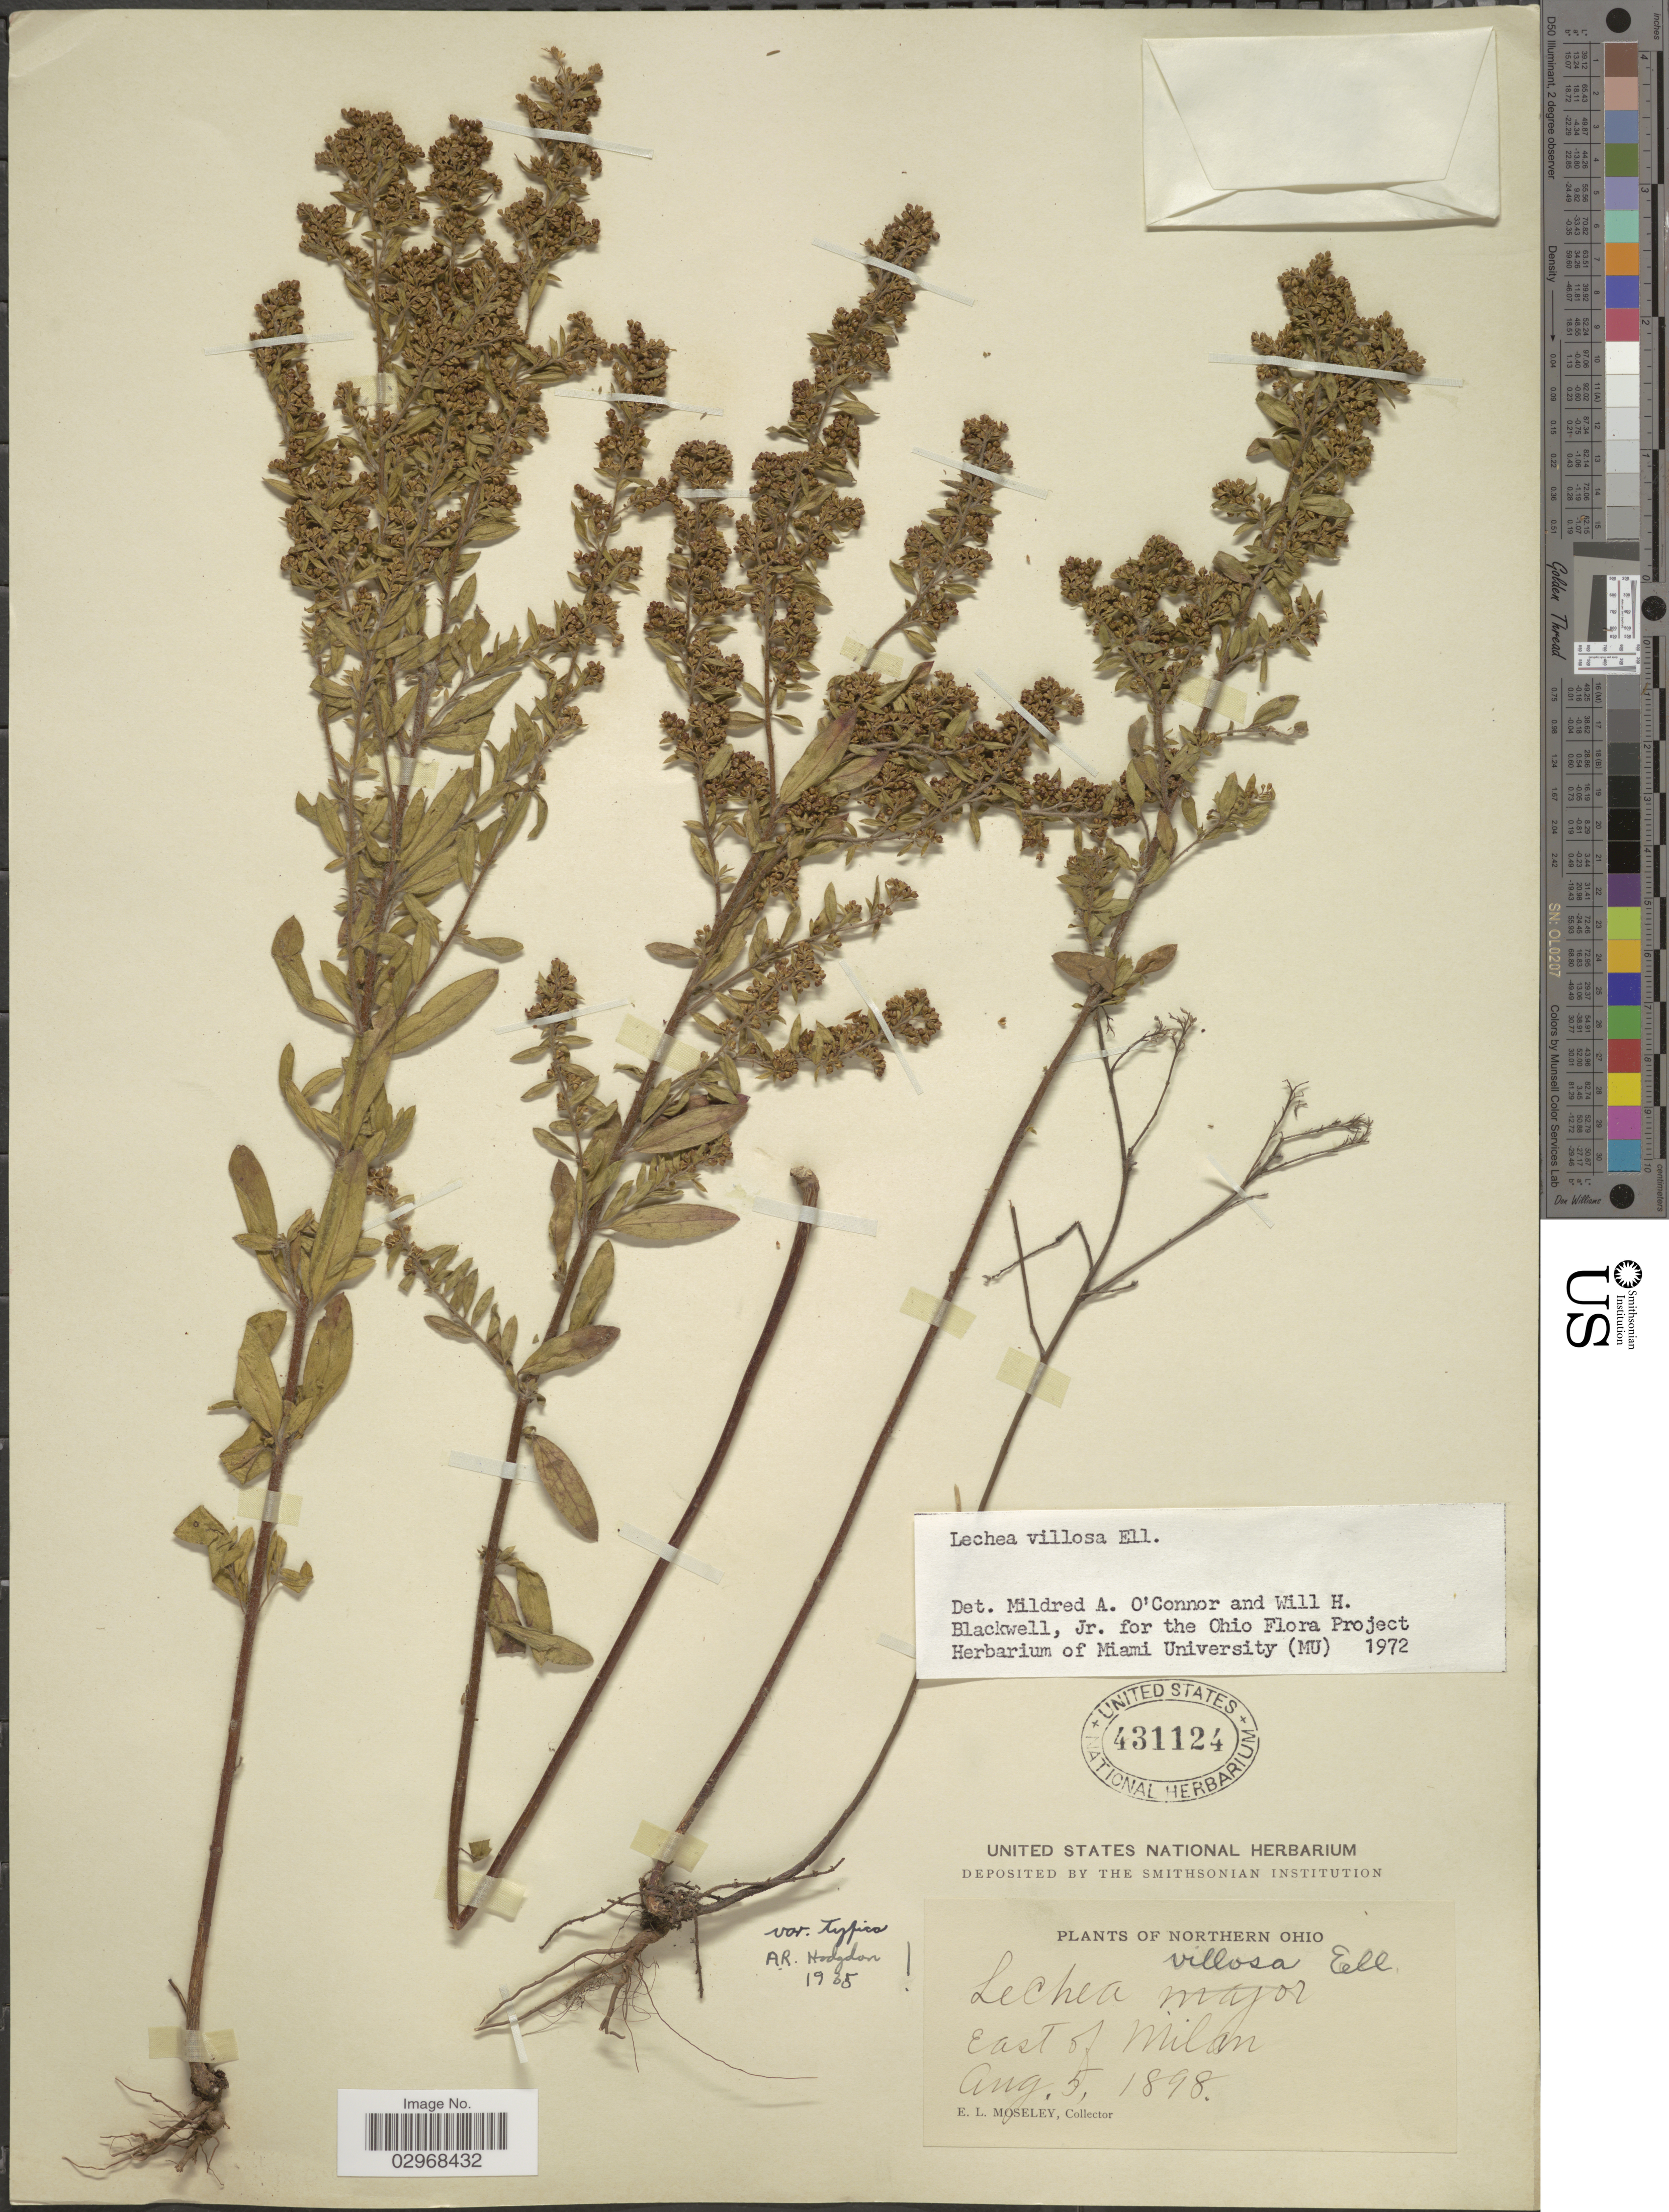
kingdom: Plantae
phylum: Tracheophyta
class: Magnoliopsida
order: Malvales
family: Cistaceae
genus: Lechea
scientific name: Lechea villosa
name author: Elliott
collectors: E. Moseley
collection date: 1898-08-05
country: United States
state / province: Ohio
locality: Northern Ohio, East of Milan.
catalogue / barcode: US 431124